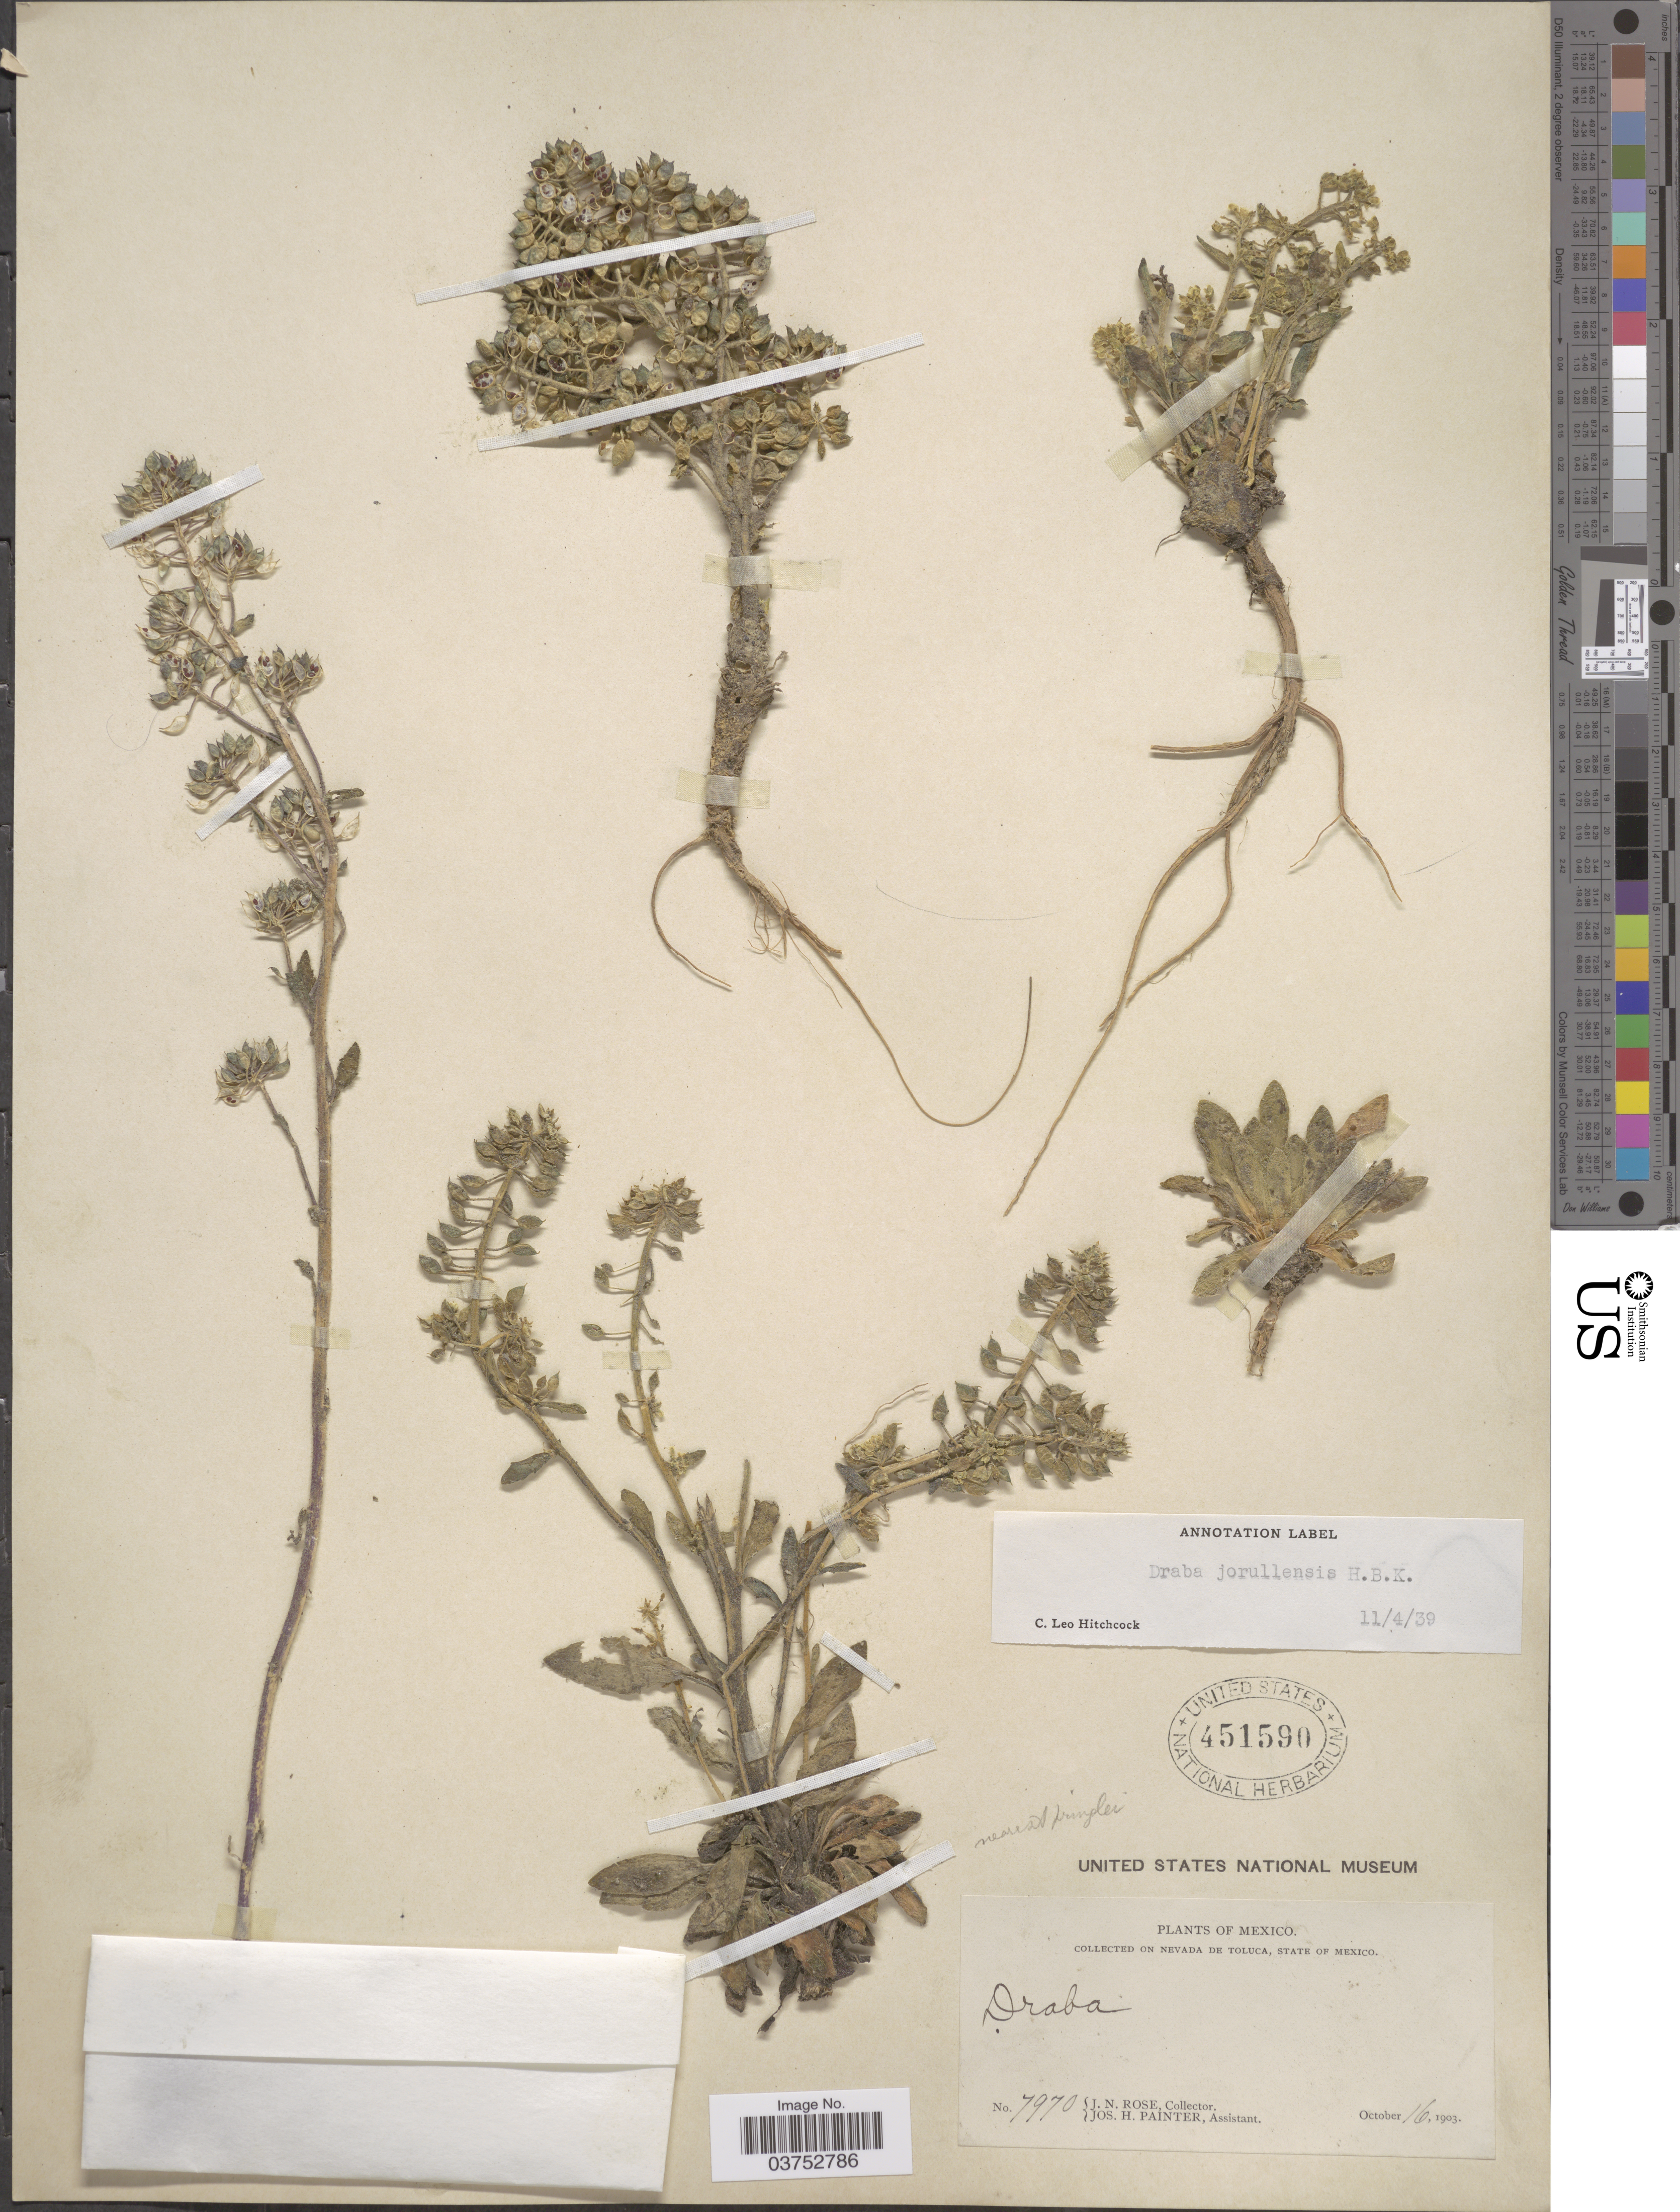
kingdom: Plantae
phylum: Tracheophyta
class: Magnoliopsida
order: Brassicales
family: Brassicaceae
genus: Draba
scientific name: Draba jorullensis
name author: Kunth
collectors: J. N. Rose & J. H. Painter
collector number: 7970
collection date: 1903-10-16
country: Mexico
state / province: México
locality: On Nevada de Toluca.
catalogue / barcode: US 451590